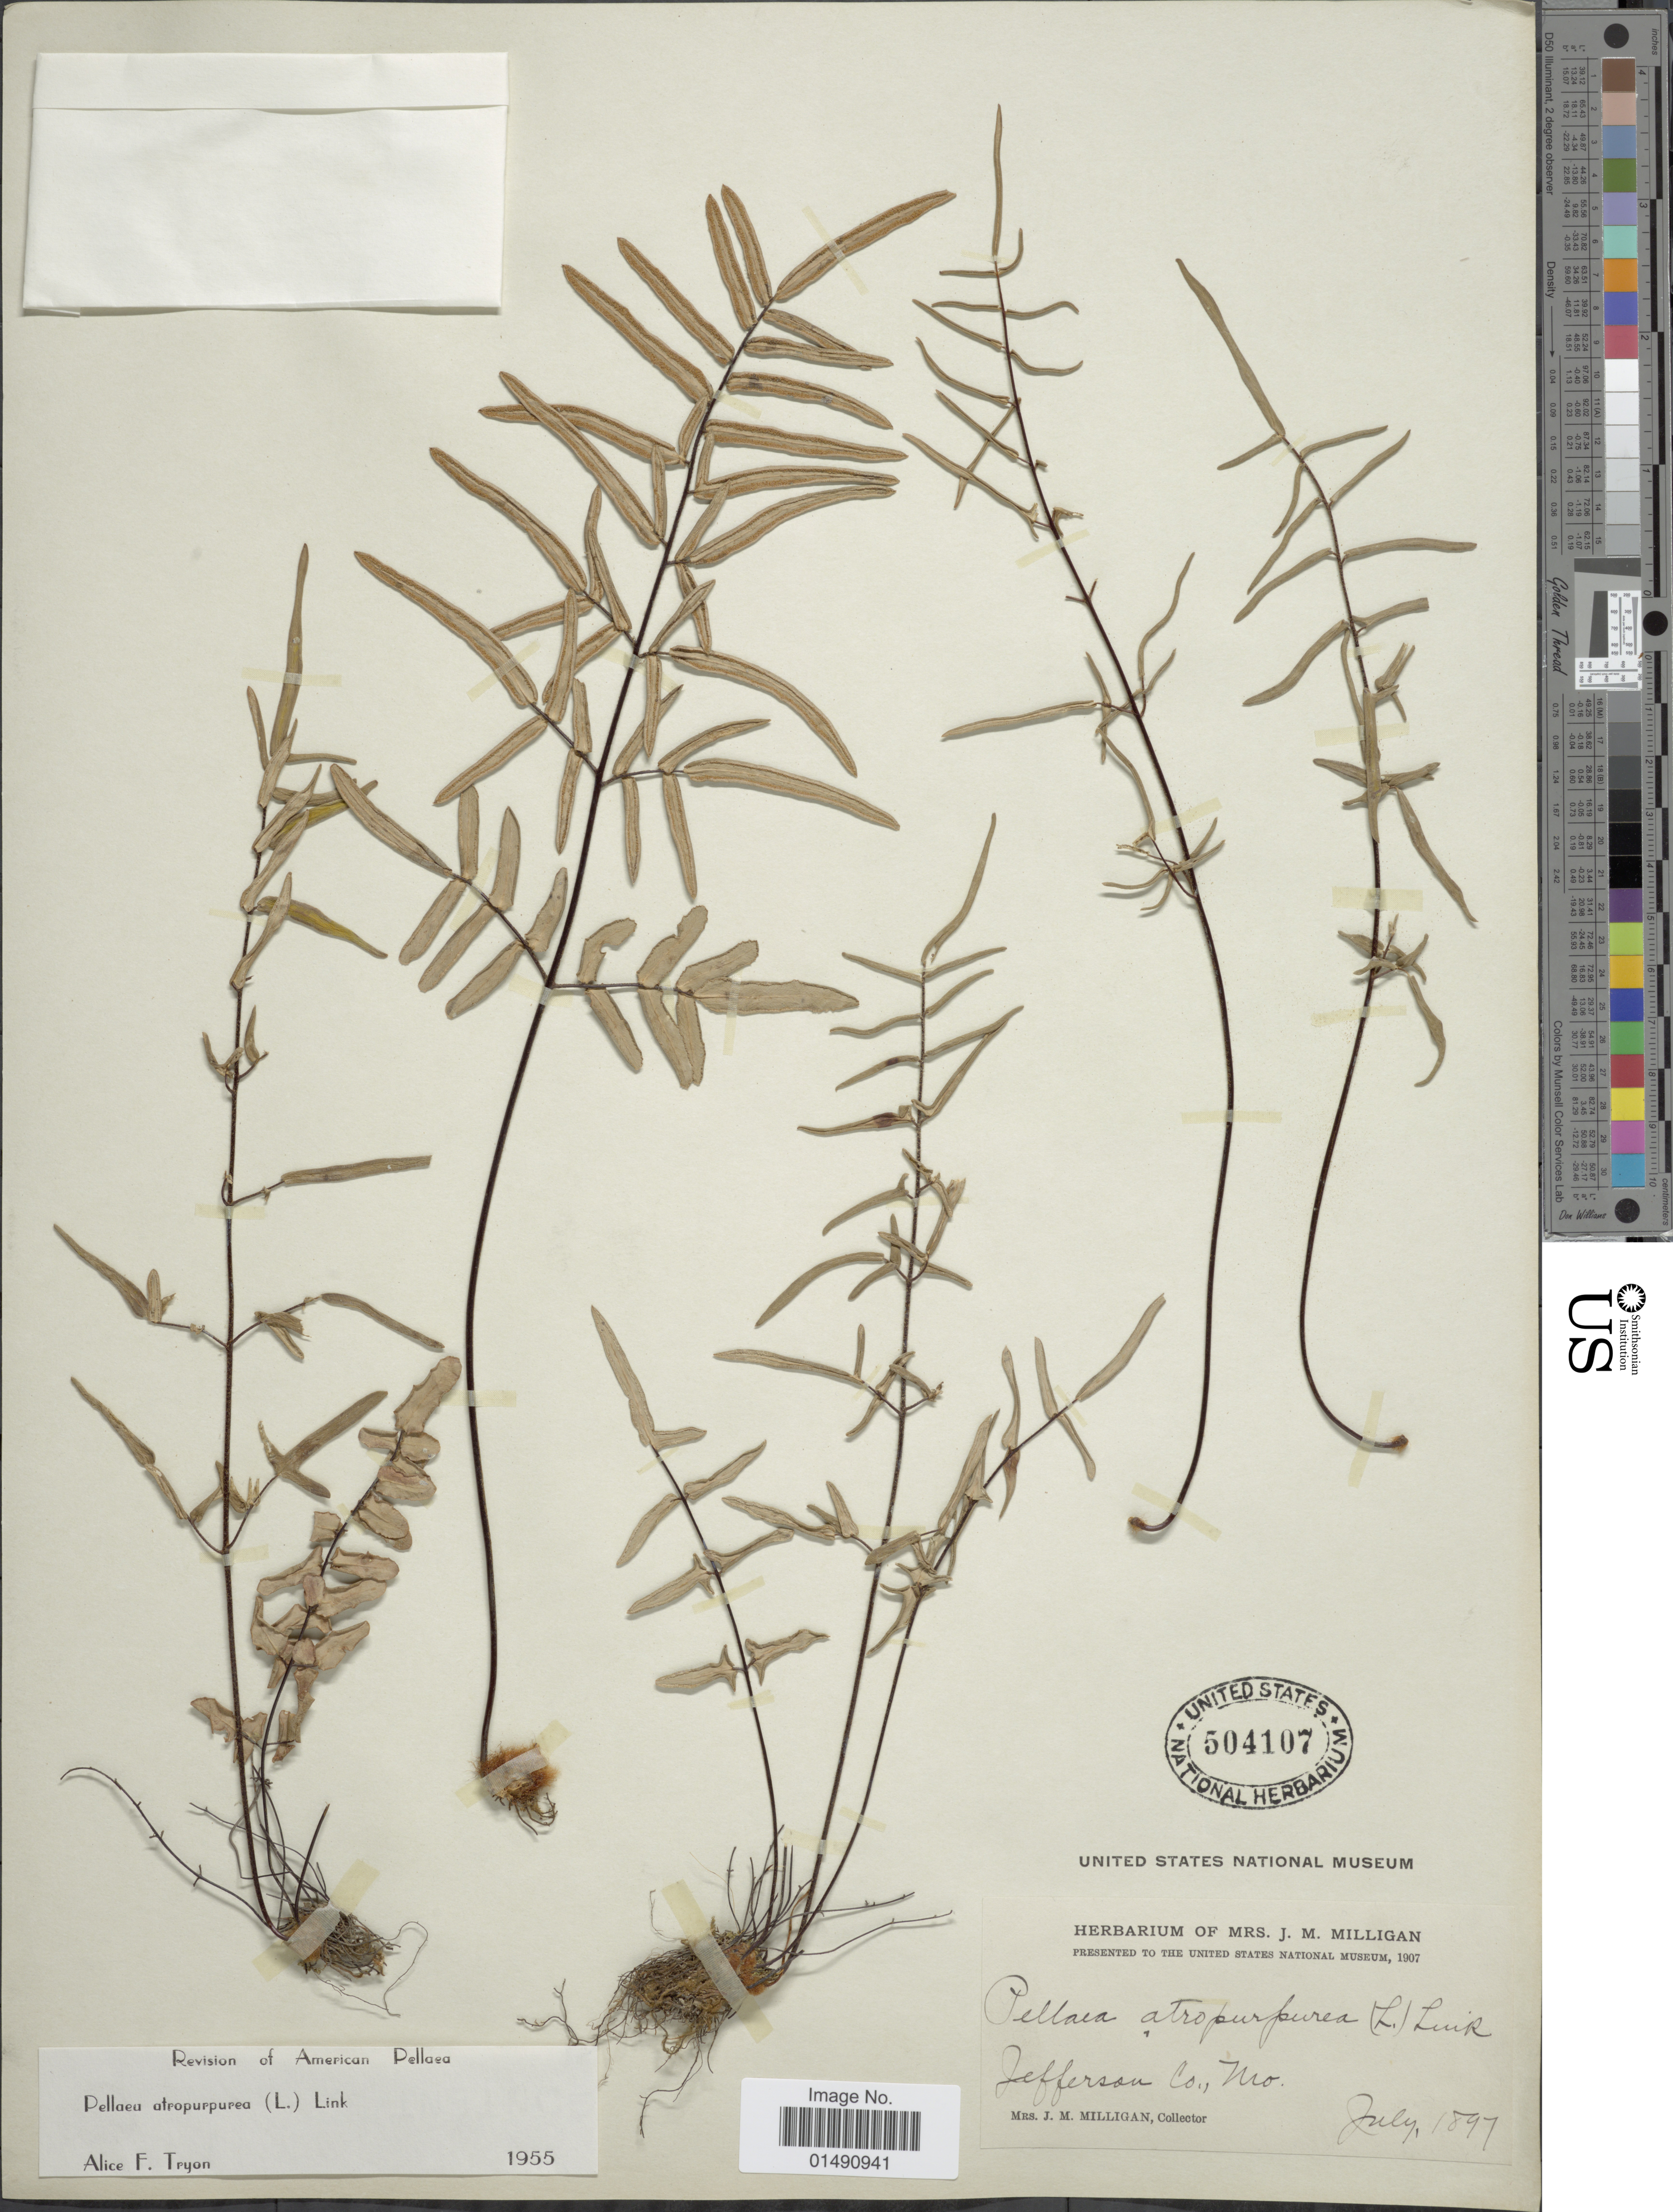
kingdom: Plantae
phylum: Tracheophyta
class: Polypodiopsida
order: Polypodiales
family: Pteridaceae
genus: Pellaea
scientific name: Pellaea atropurpurea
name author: (L.) Link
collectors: J. Milligan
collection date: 1897-07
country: United States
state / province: Missouri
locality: Jefferson Co.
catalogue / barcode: US 504107